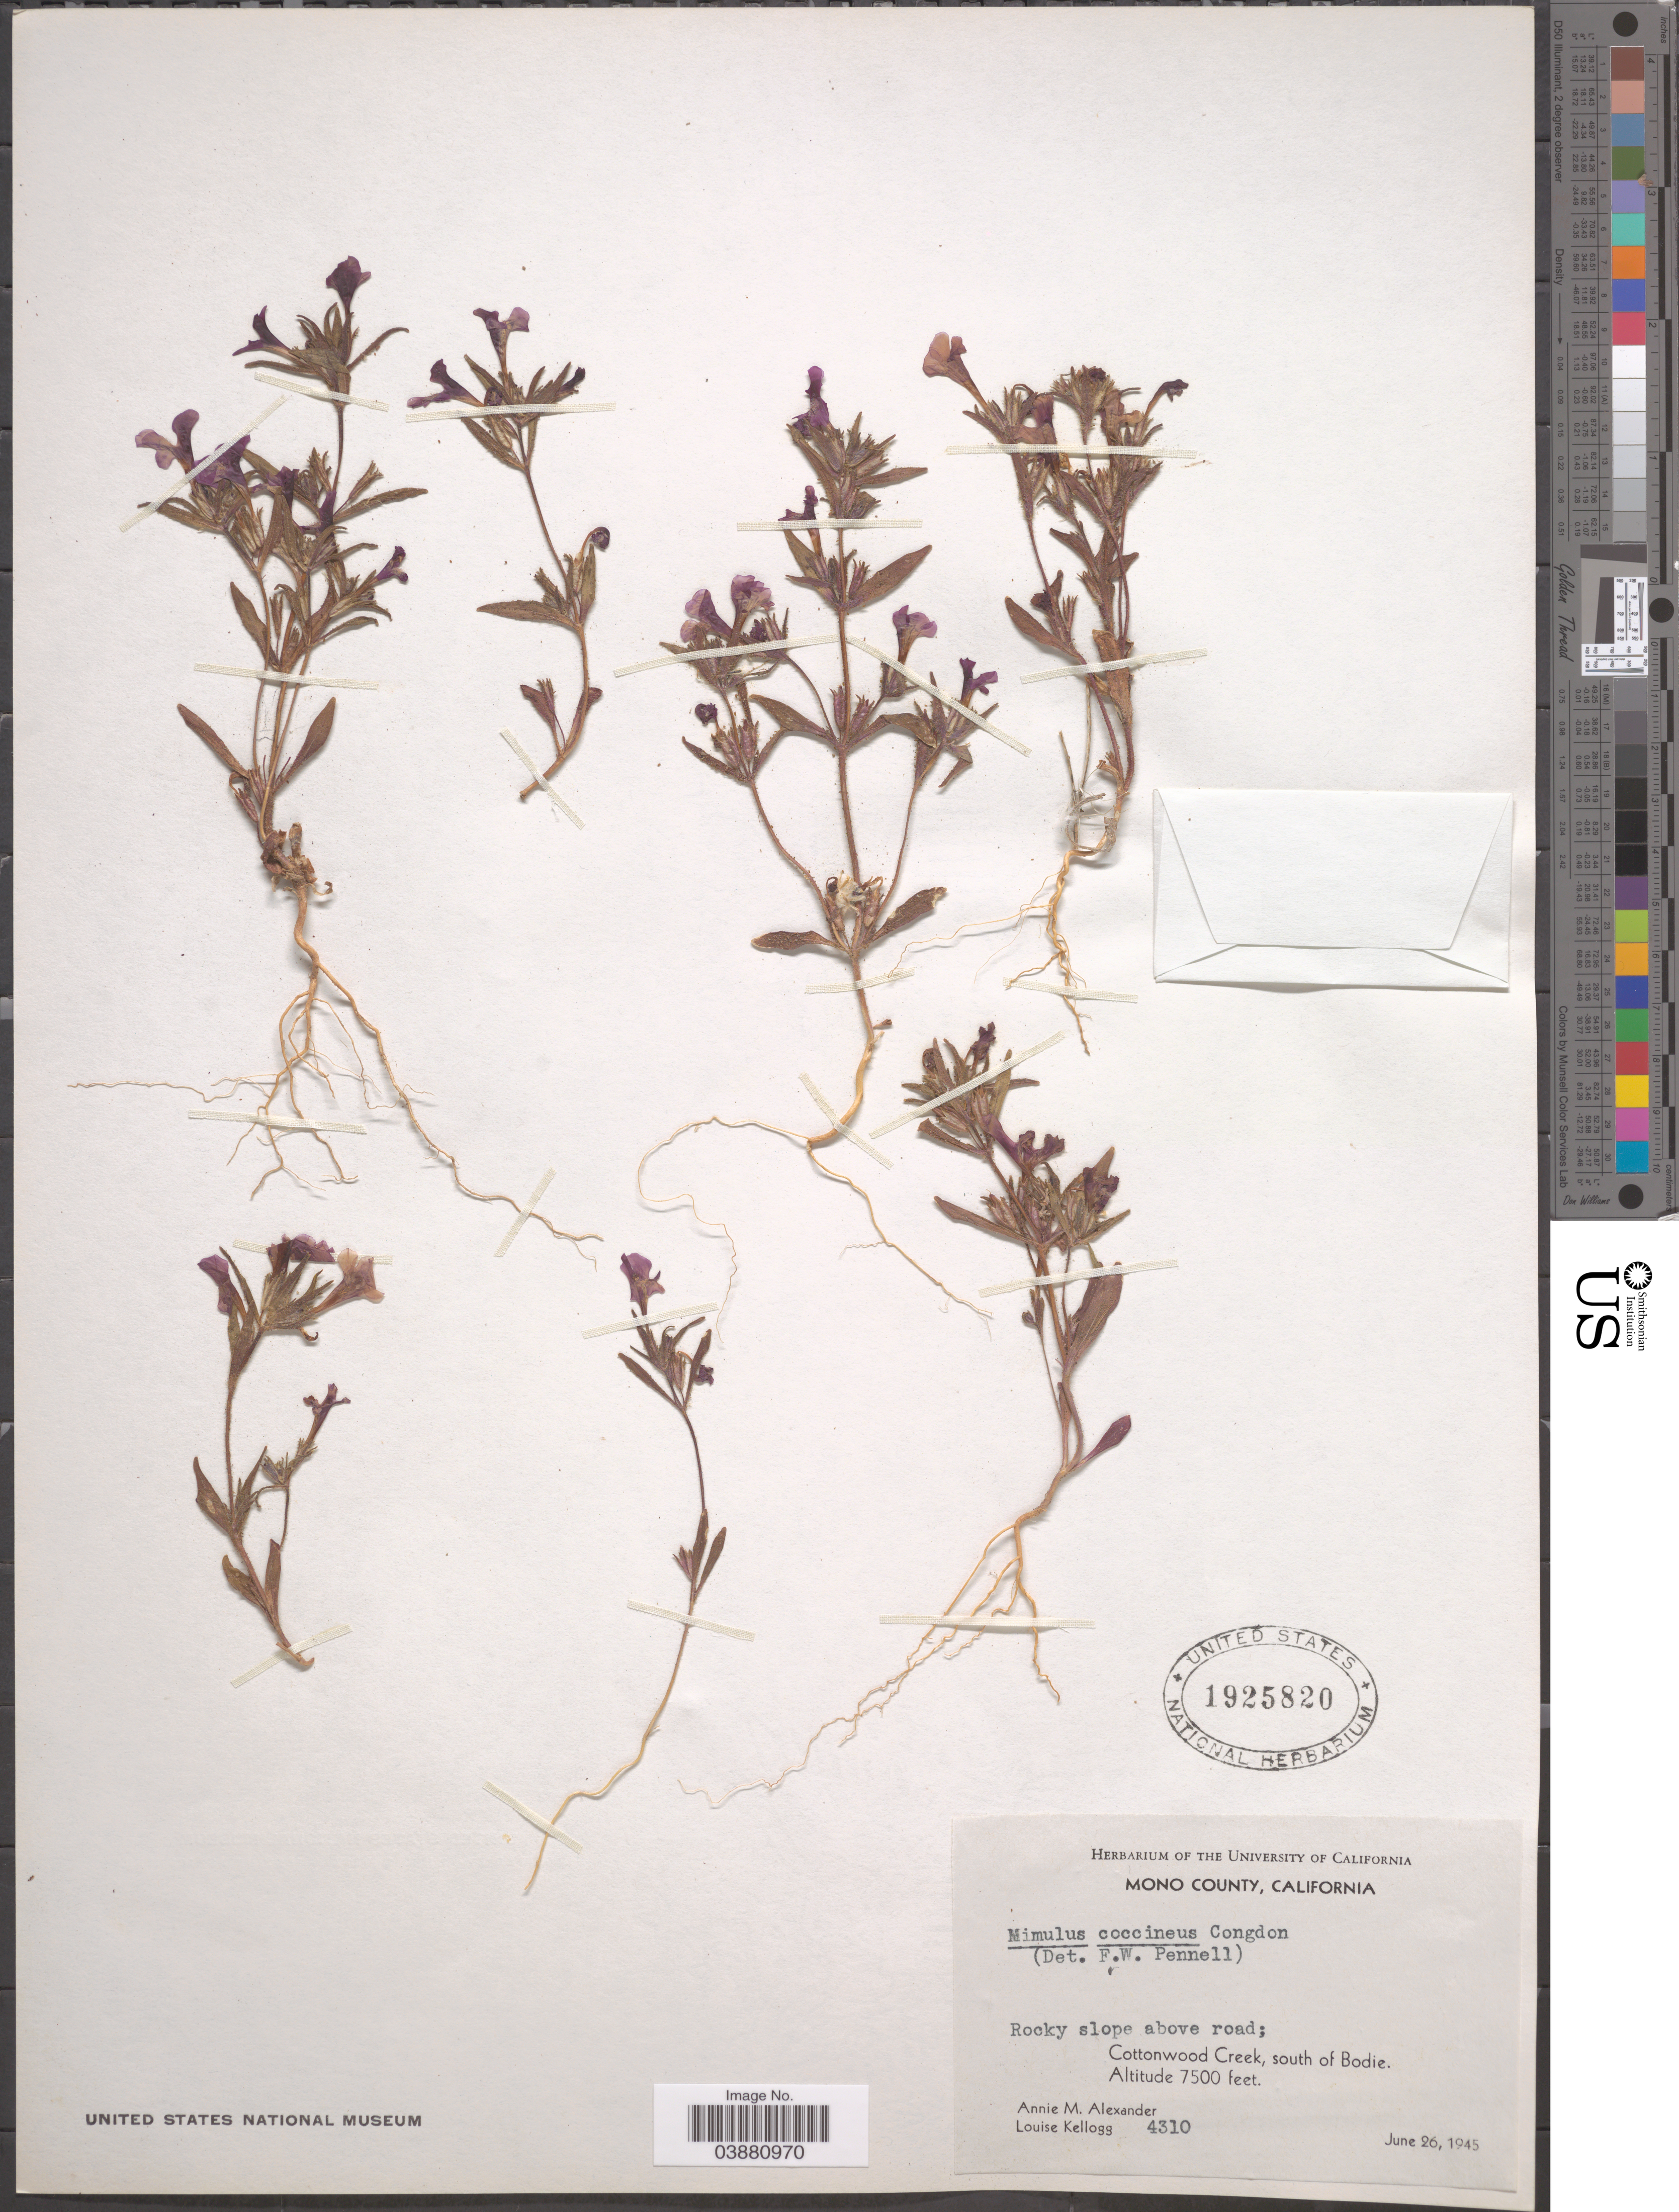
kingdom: Plantae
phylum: Tracheophyta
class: Magnoliopsida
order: Lamiales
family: Phrymaceae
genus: Mimulus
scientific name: Mimulus coccineus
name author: Congdon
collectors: A. M. Alexander & L. Kellogg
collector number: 4310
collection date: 1945-06-26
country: United States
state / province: California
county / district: Mono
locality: Mono County. Rocky slope above road; Cottonwood Creek, south of Bodie.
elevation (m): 2286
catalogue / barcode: US 1925820